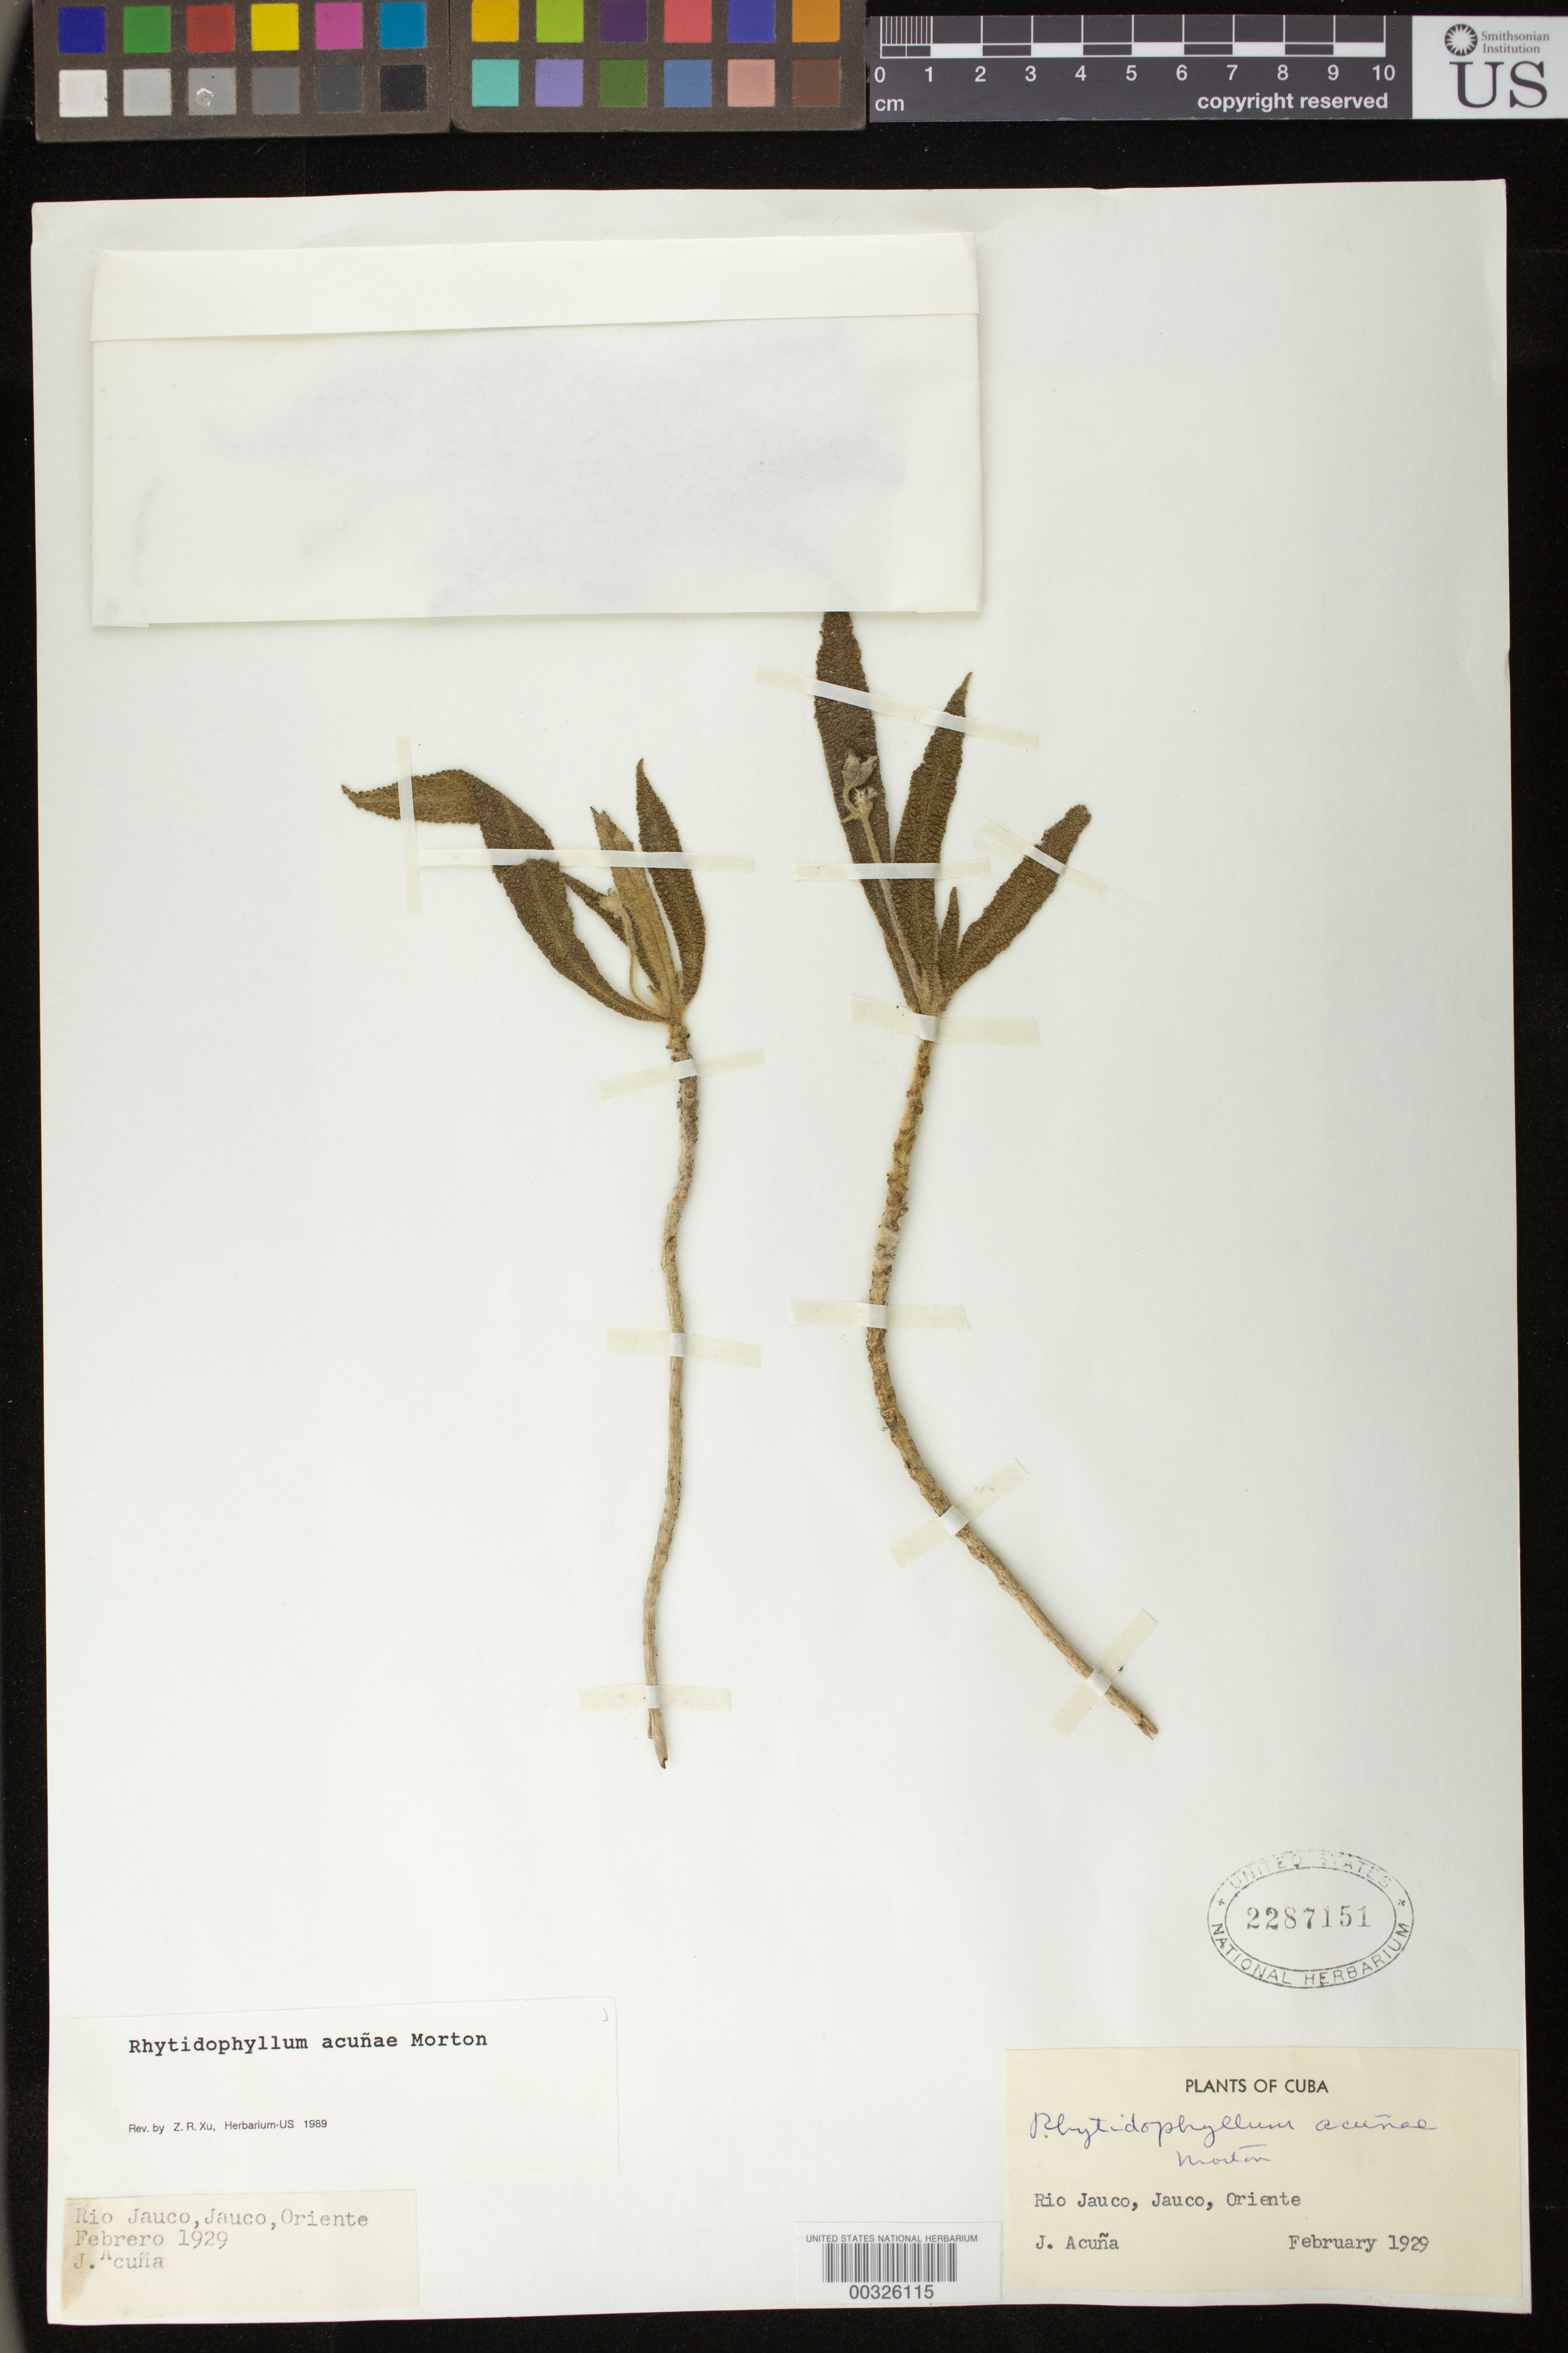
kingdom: Plantae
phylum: Tracheophyta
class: Magnoliopsida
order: Lamiales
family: Gesneriaceae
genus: Rhytidophyllum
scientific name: Rhytidophyllum acunae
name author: C.V. Morton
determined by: Skog, Laurence E.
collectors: J. Acuña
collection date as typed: Feb 1929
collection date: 1929-02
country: Cuba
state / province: Oriente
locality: Rio Jauco, Jauco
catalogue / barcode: US 2287151